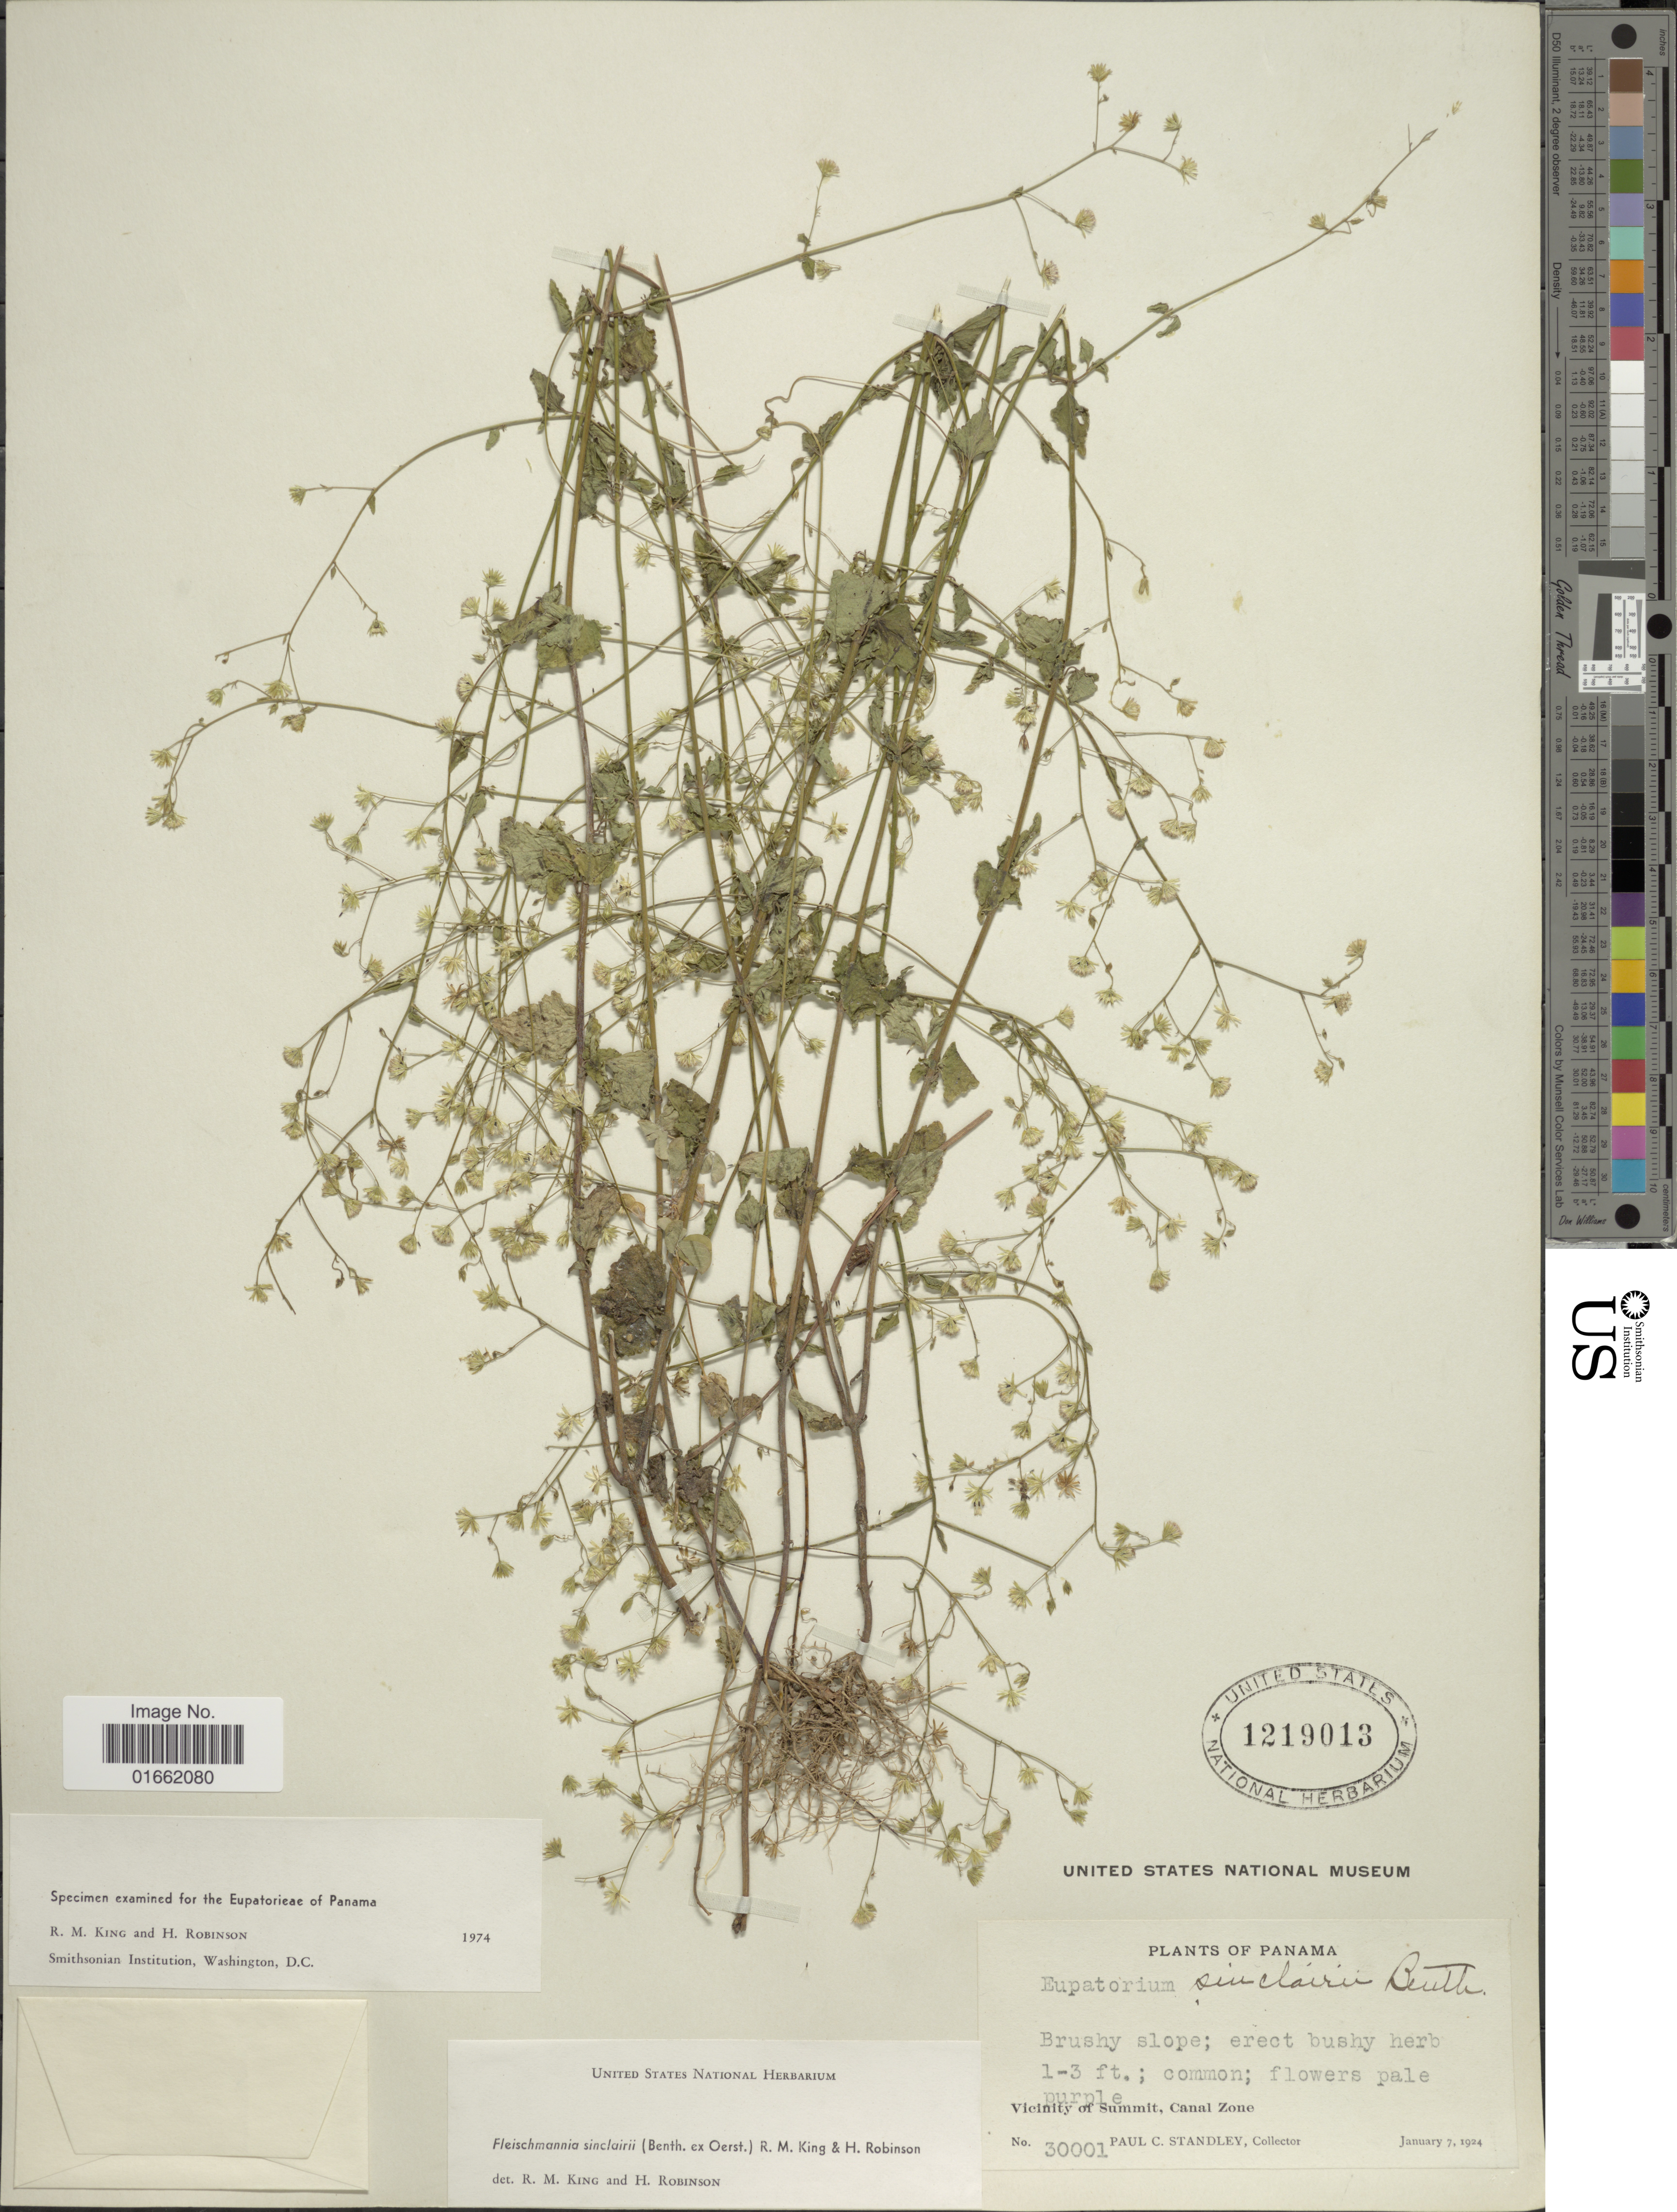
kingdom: Plantae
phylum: Tracheophyta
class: Magnoliopsida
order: Asterales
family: Asteraceae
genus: Fleischmannia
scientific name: Fleischmannia sinclairii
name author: (Benth. ex Oerst.) R.M. King & H. Rob.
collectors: P. C. Standley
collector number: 30001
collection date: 1924-01-07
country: Panama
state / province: Colón / Panamá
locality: Vicinity of Summit, Canal Zone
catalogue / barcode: US 1219013